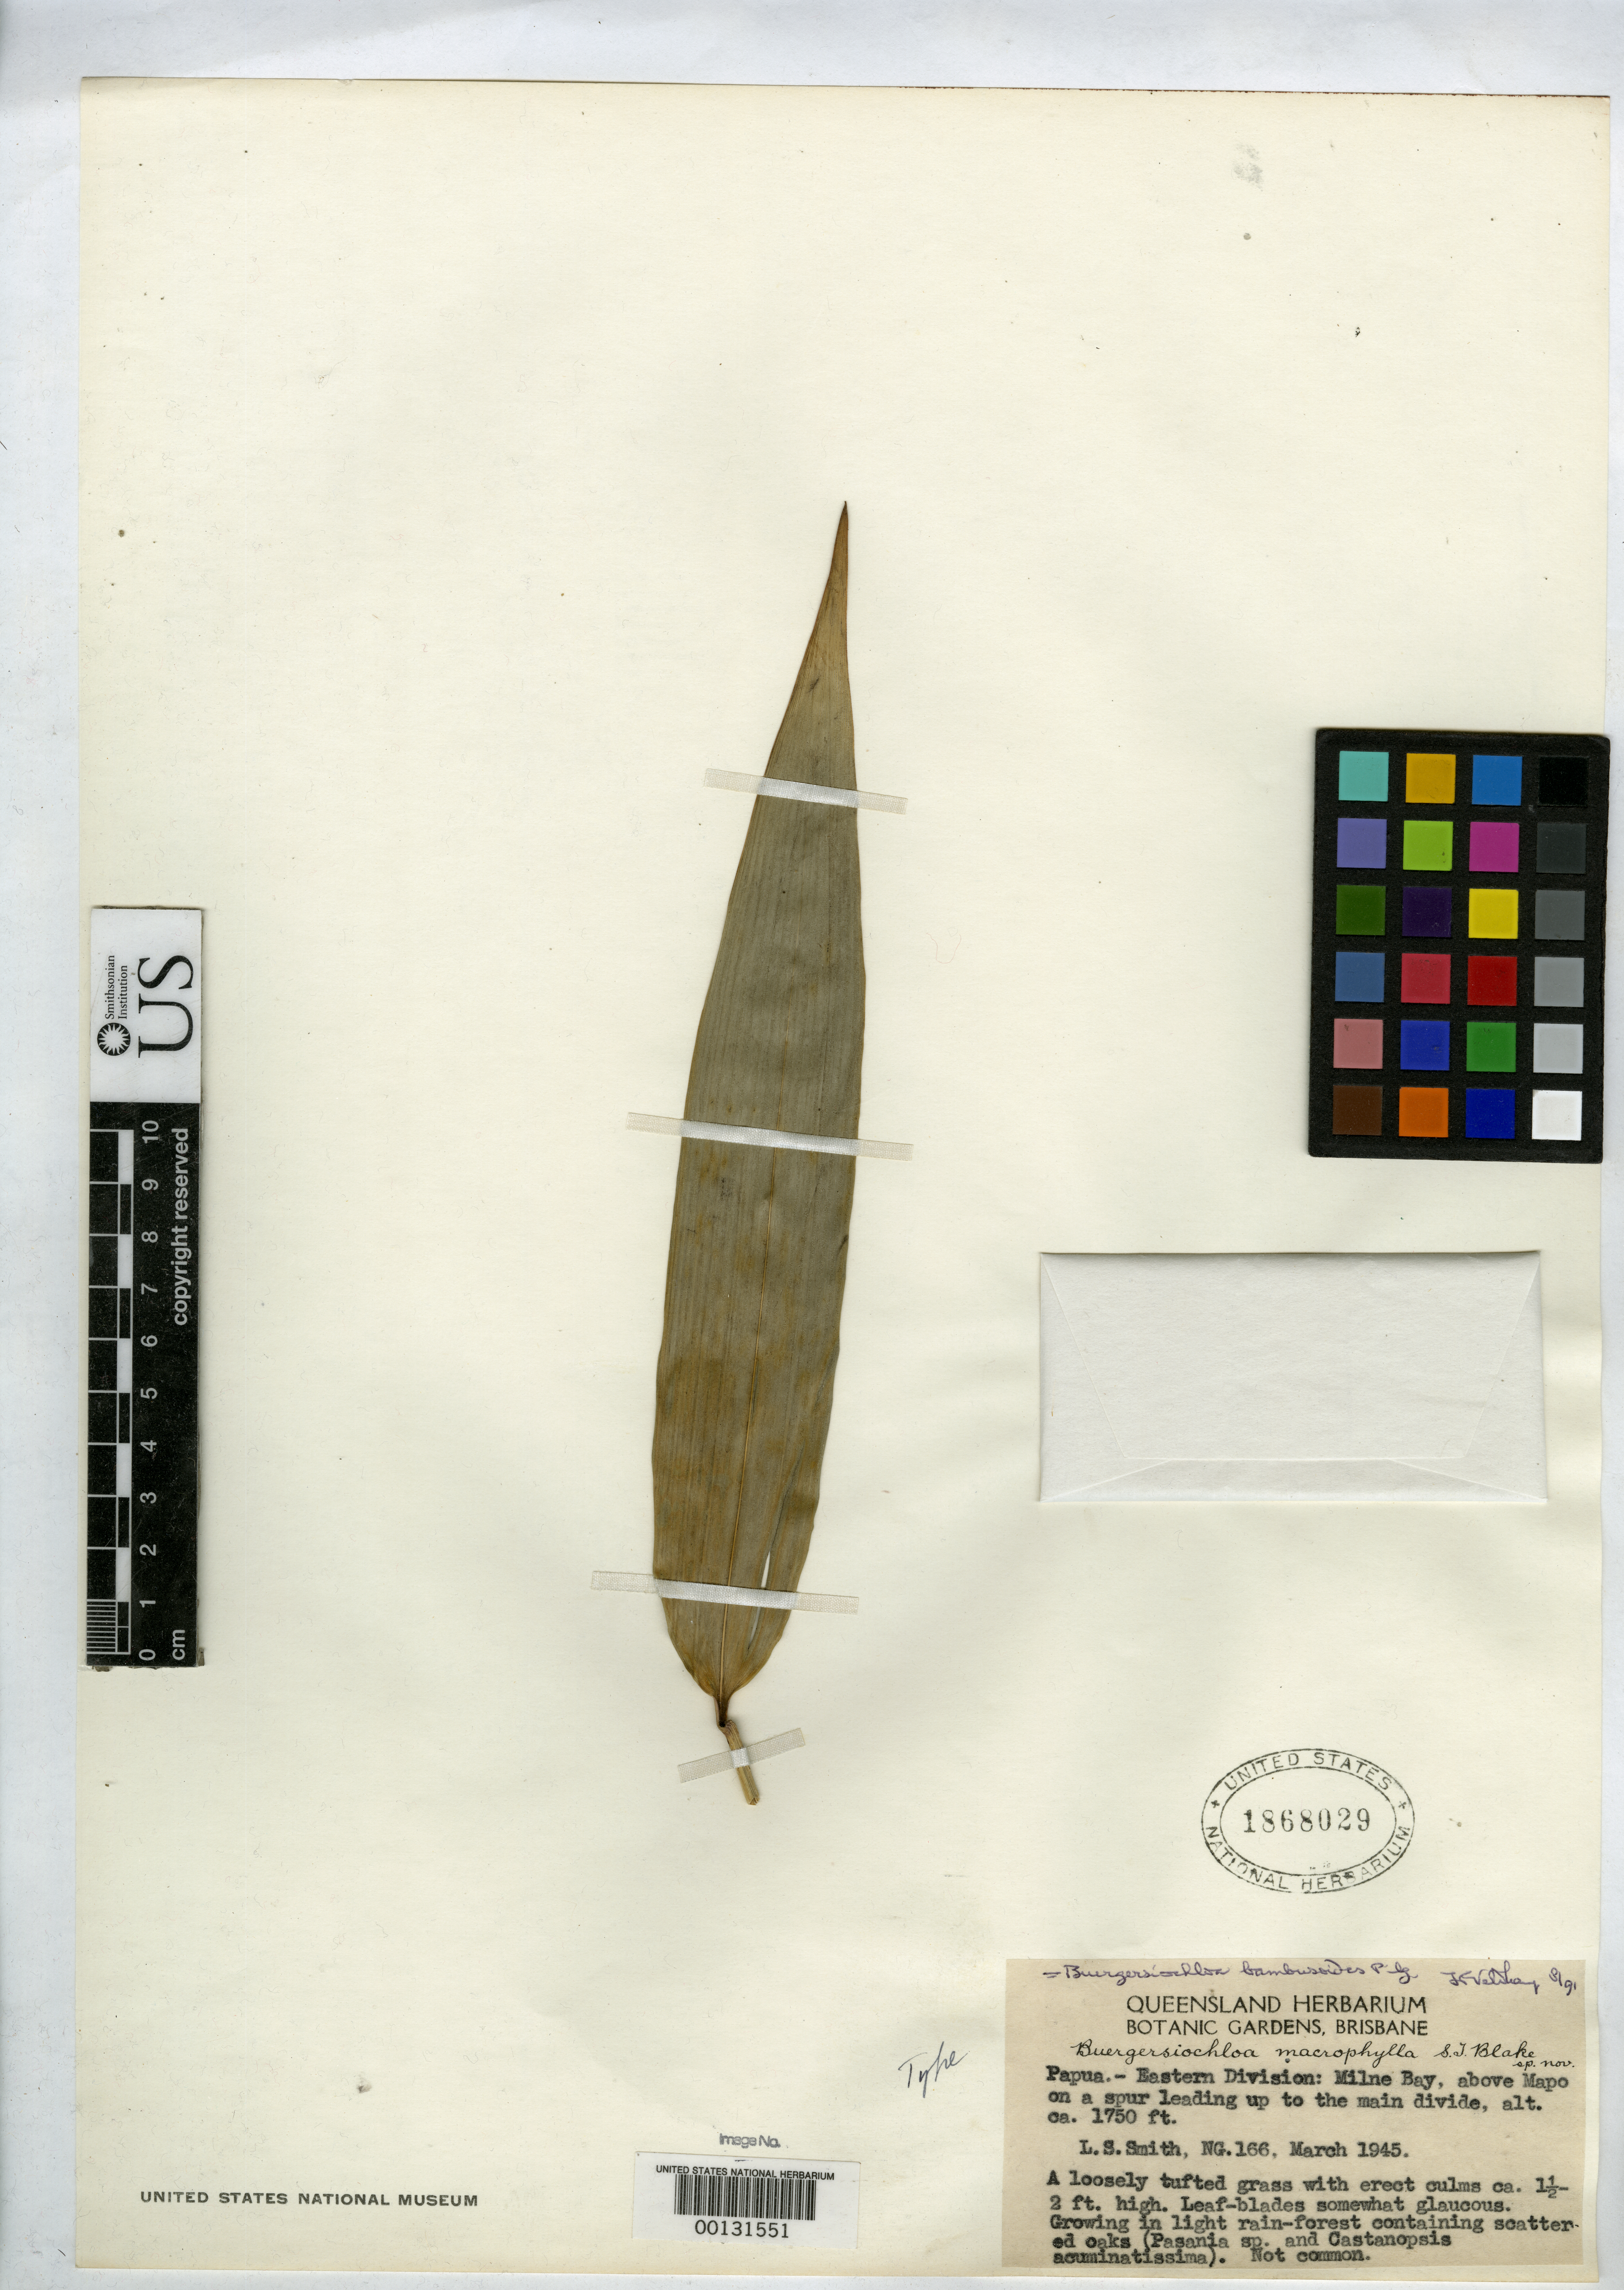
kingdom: Plantae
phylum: Tracheophyta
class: Liliopsida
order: Poales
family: Poaceae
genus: Buergersiochloa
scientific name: Buergersiochloa macrophylla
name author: S.T. Blake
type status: Type Fragment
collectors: L. Smith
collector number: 166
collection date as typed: Mar 1945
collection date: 1945-03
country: Papua New Guinea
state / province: Milne Bay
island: New Guinea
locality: Above Mapo.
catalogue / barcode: US 1868029